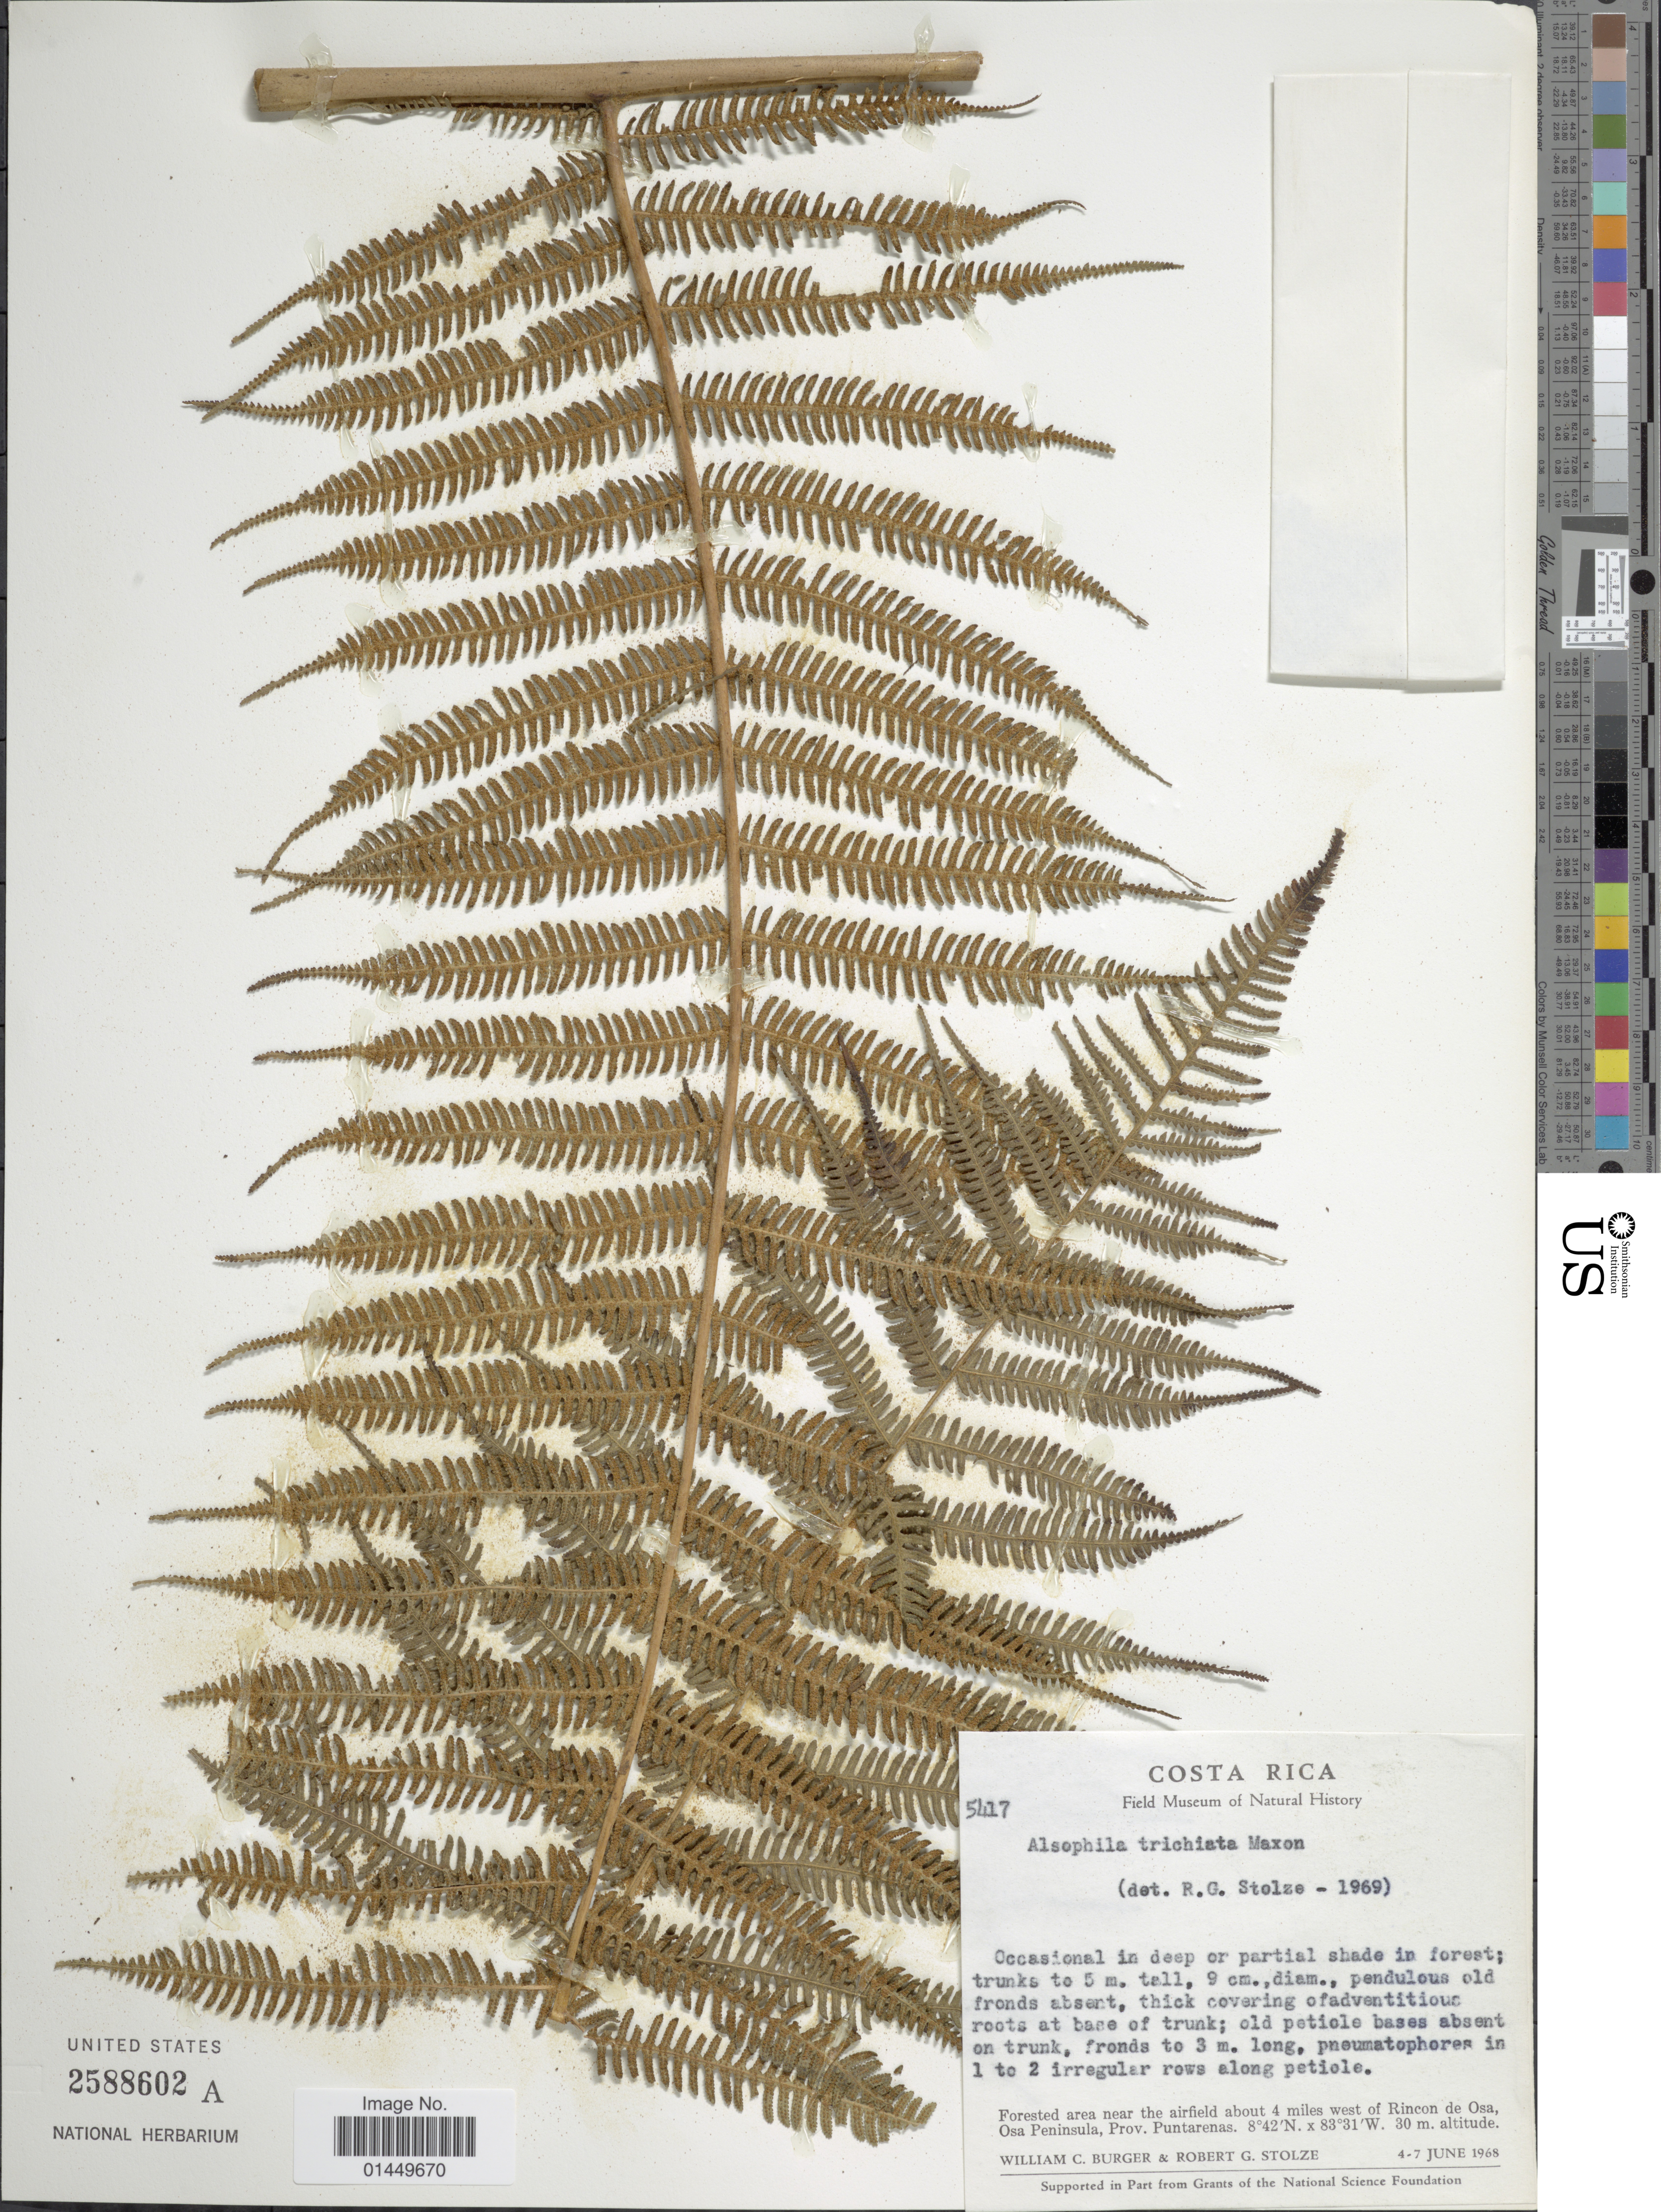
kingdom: Plantae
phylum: Tracheophyta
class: Polypodiopsida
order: Cyatheales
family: Cyatheaceae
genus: Cyathea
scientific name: Cyathea trichiata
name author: (Maxon) Domin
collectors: W. Burger & R. G. Stolze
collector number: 5417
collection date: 1968-06-04/1968-06-07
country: Costa Rica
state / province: Puntarenas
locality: Forested area near the airfield about 4 miles west of Rincon de Osa, Osa Peninsula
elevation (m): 30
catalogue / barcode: US 2588602A